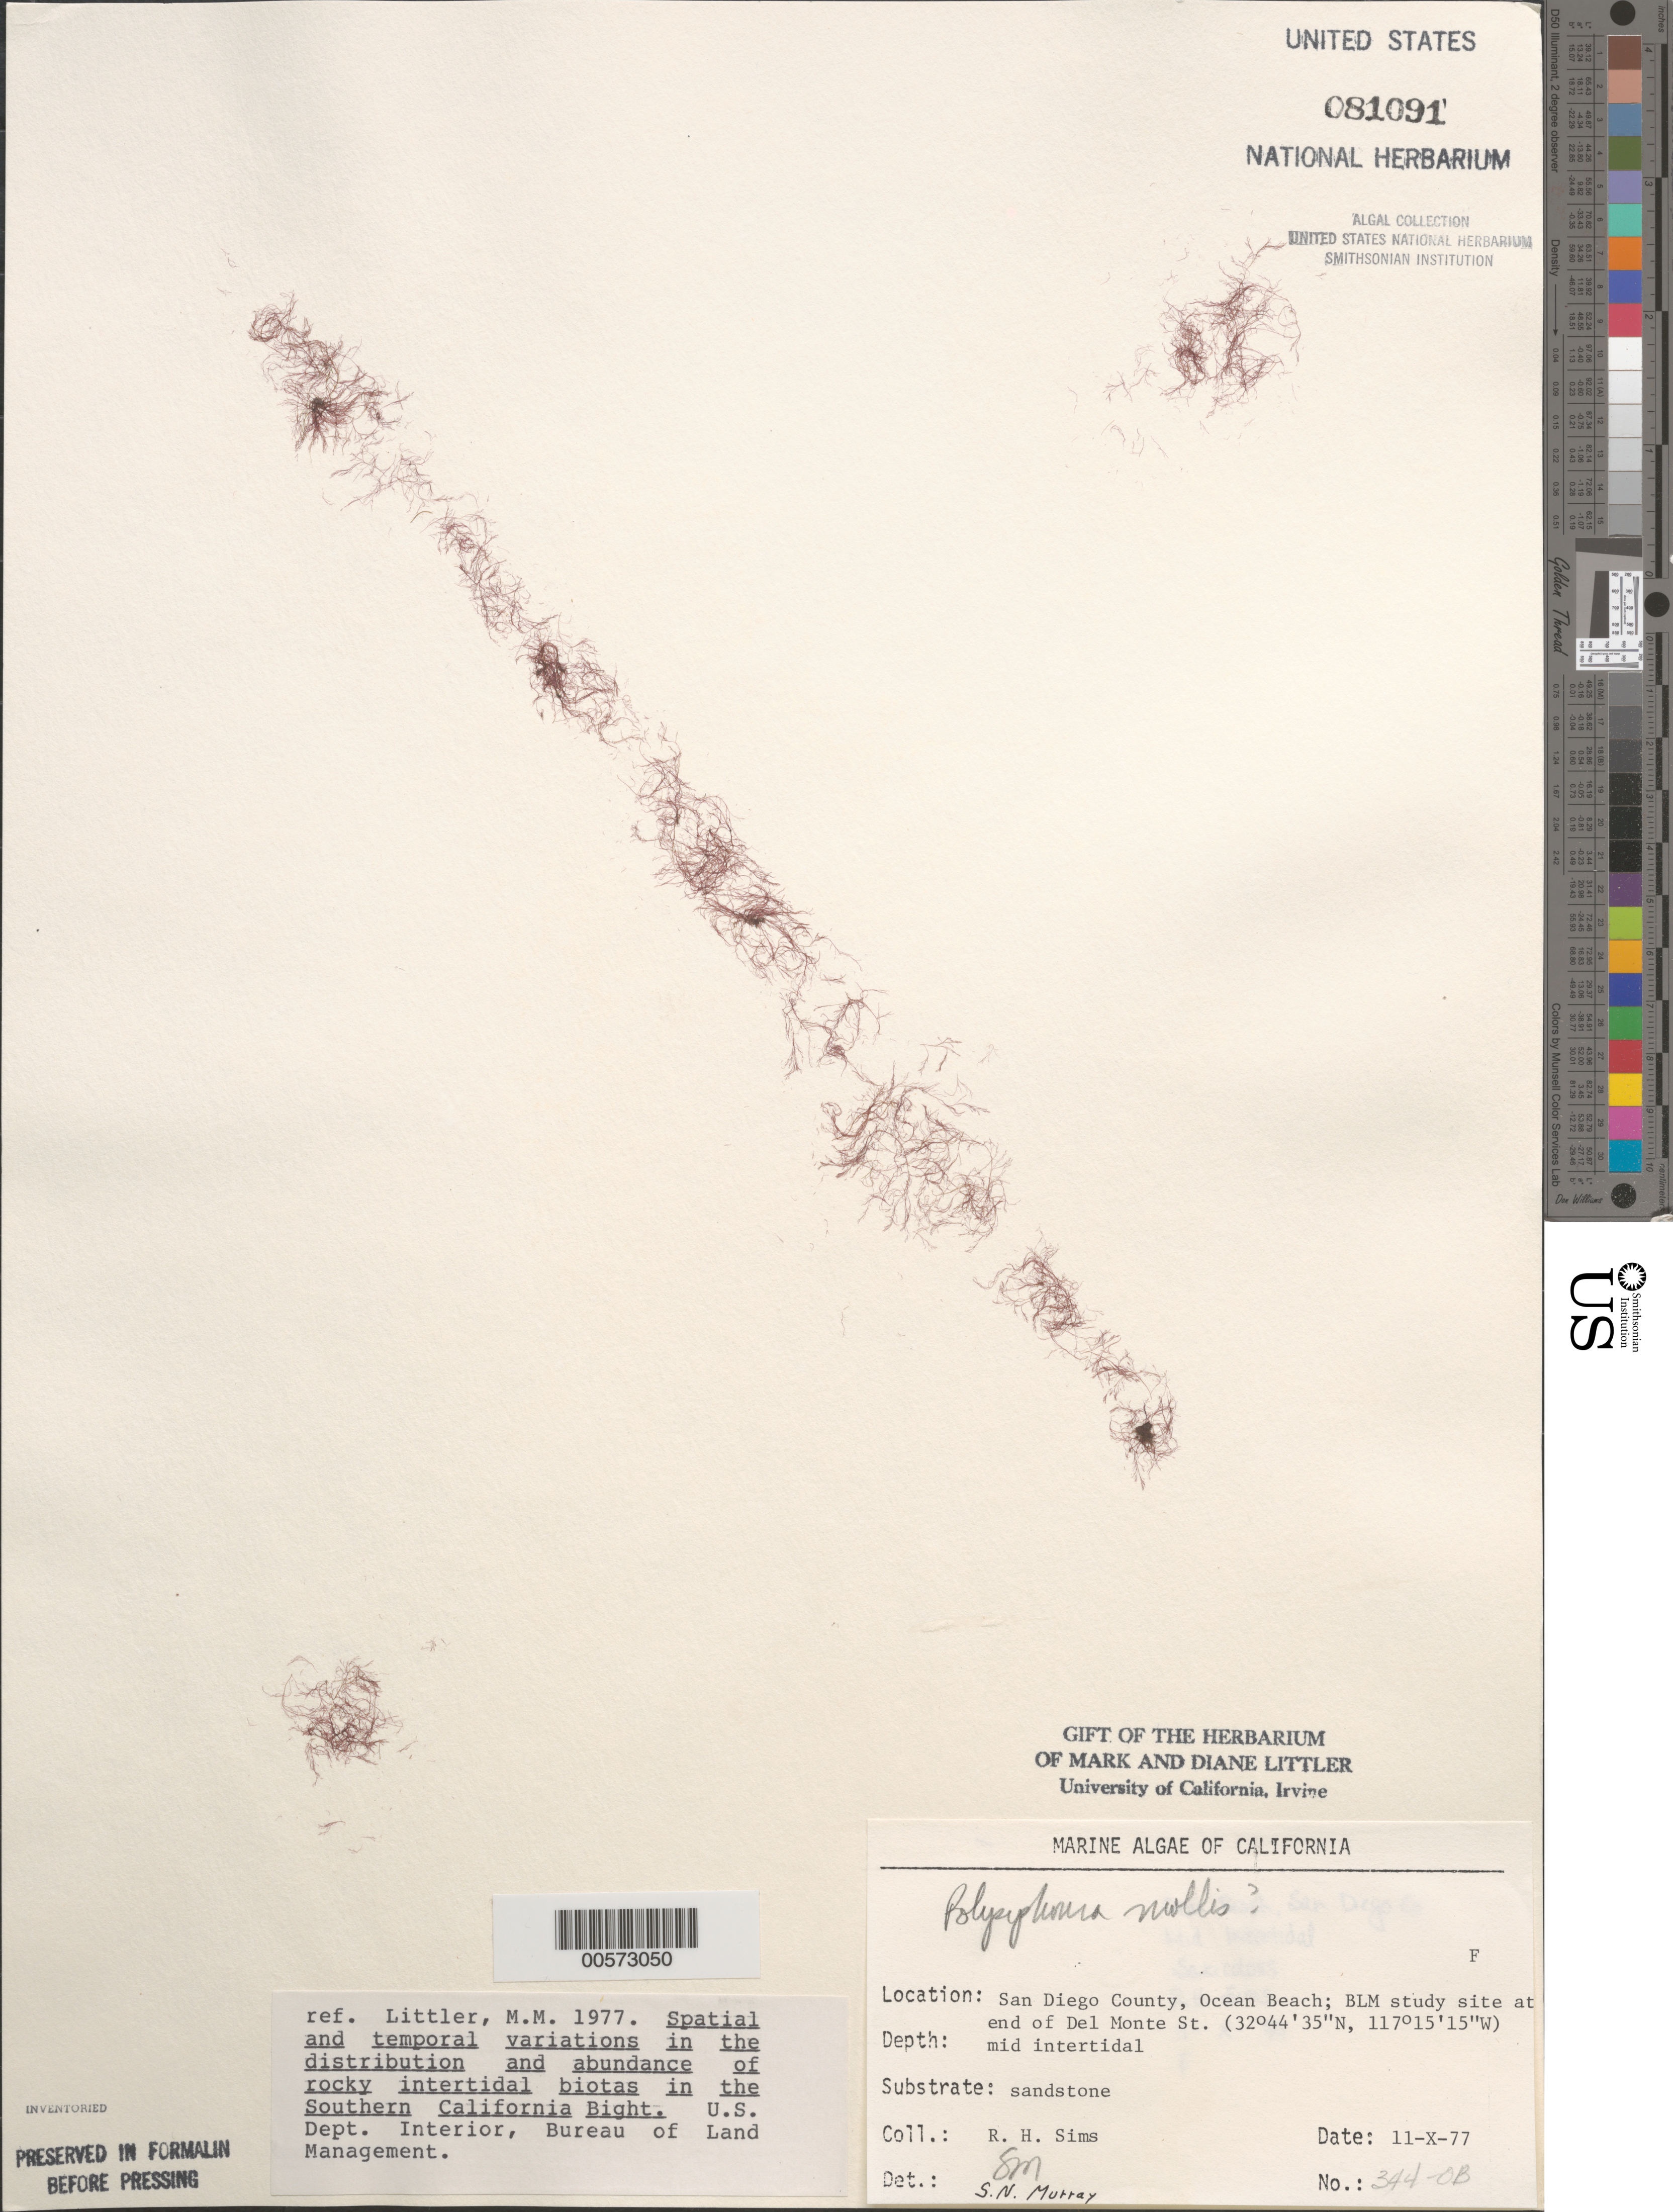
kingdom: Plantae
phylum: Rhodophyta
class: Florideophyceae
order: Ceramiales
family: Rhodomelaceae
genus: Polysiphonia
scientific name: Polysiphonia mollis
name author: Hook. f. & Harv.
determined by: Murray, S. N.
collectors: R. H. Sims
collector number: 344-ob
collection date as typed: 11 Oct 1977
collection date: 1977-10-11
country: United States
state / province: California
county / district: San Diego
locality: Ocean Beach, end of Del Monte Street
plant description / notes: BLM-SOCALBIGHT Rocky Intertidal Survey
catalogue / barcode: US 81091